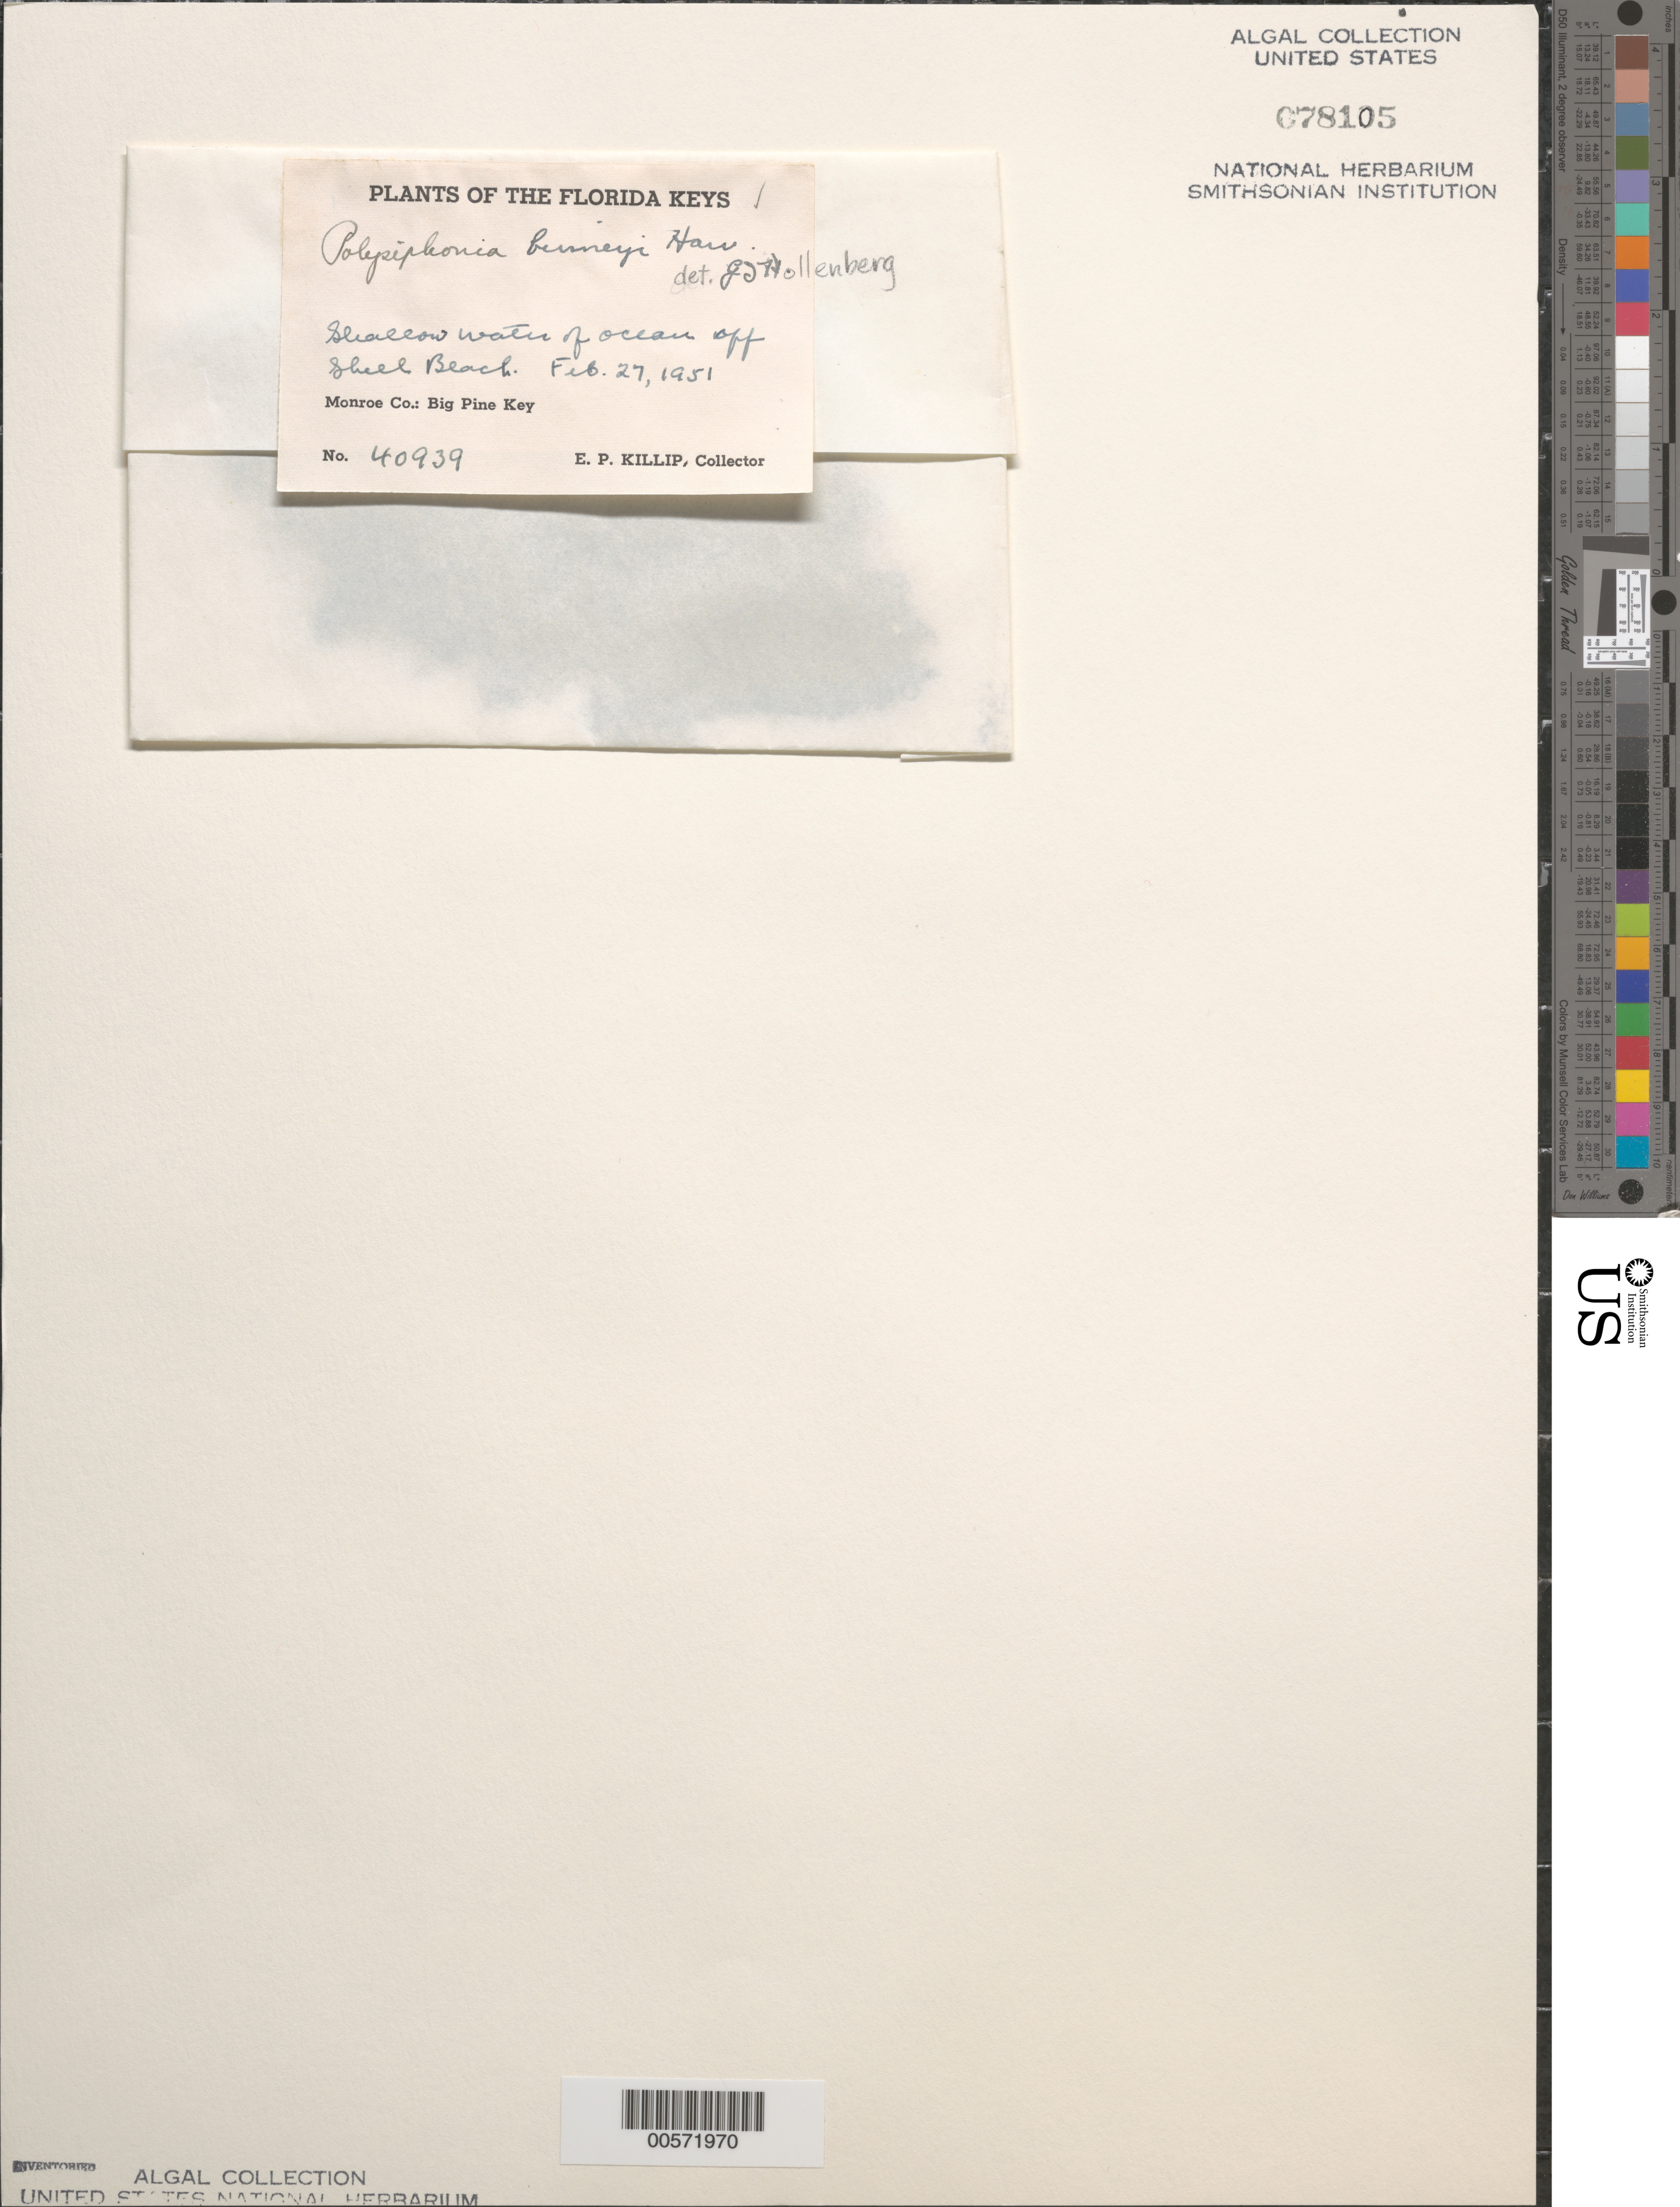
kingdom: Plantae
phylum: Rhodophyta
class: Florideophyceae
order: Ceramiales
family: Rhodomelaceae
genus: Polysiphonia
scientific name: Polysiphonia binneyi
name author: Harv.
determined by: Hollenberg, George J.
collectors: E. P. Killip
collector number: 40939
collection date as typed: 27 Feb 1951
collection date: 1951-02-27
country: United States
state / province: Florida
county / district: Monroe County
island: Big Pine Key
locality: Off Shell Beach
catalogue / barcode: US 78105